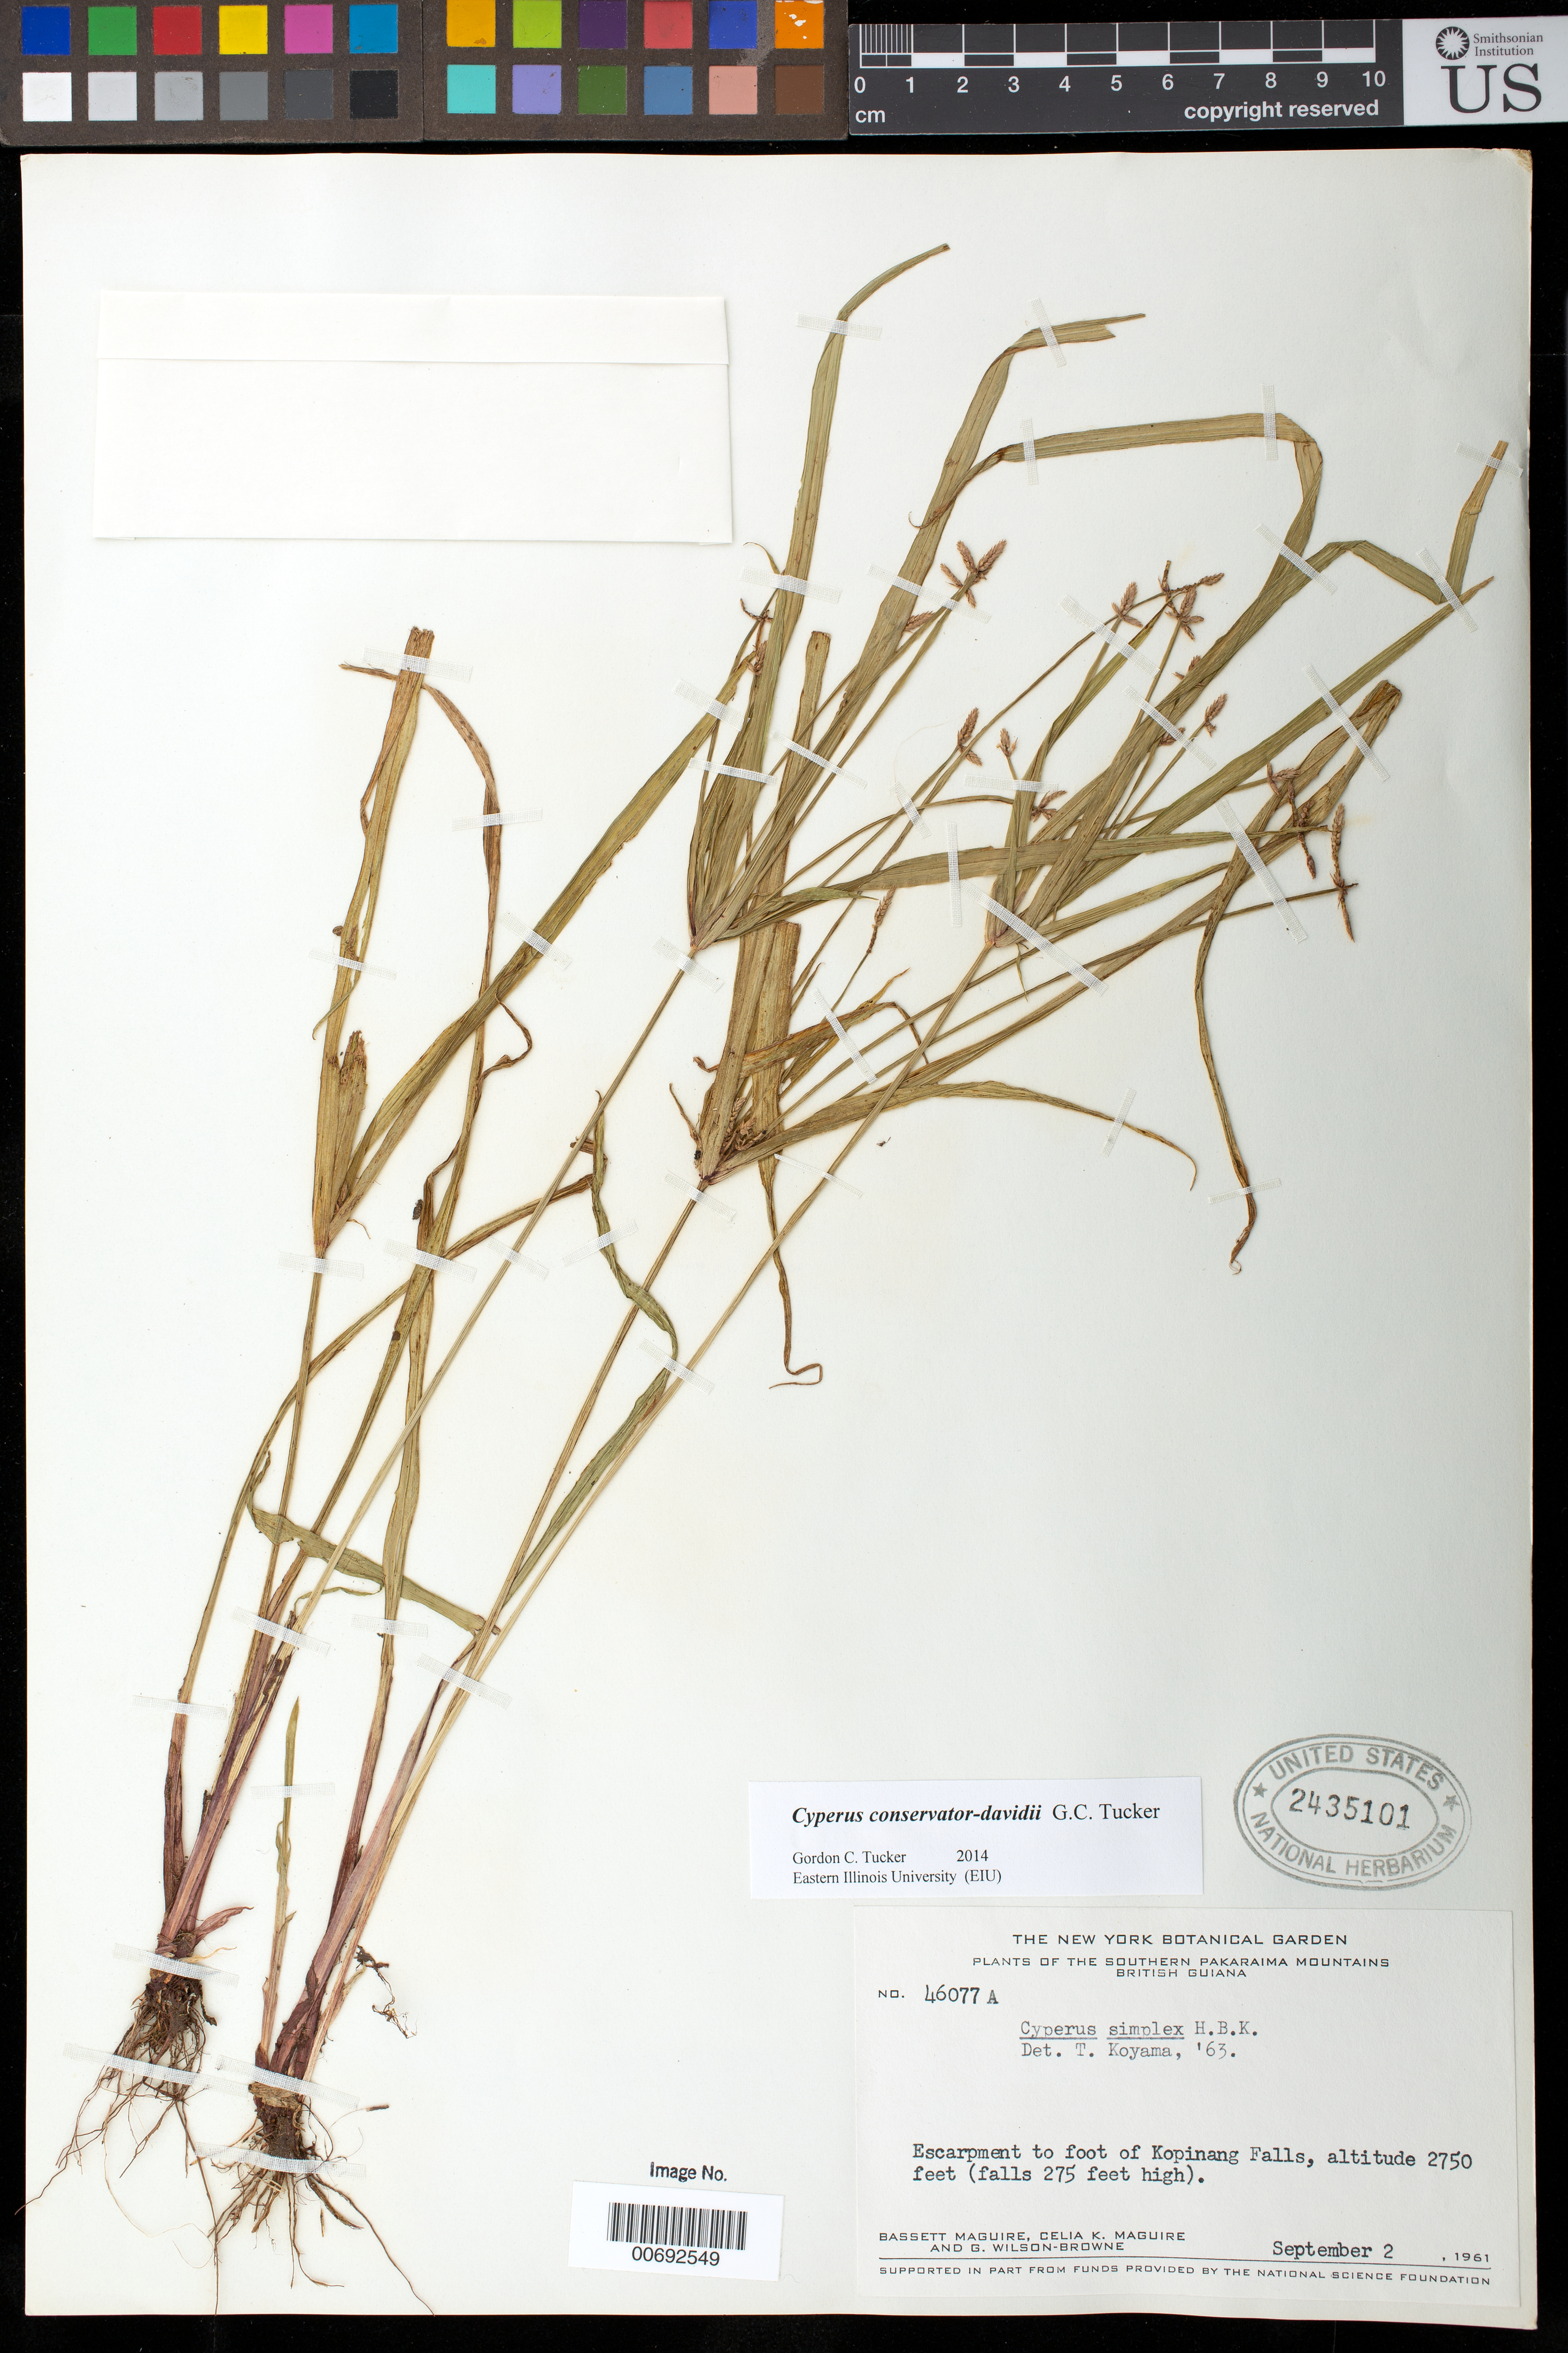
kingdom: Plantae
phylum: Tracheophyta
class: Liliopsida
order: Poales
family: Cyperaceae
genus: Cyperus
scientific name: Cyperus conservator-davidii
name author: G.C. Tucker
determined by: Tucker, G. C.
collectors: B. Maguire, C. K. Maguire & G. Wilson-Browne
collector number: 46077 A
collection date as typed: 2-Sep-61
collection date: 1961-09-02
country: Guyana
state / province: Potaro-Siparuni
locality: Kopinang Falls, S Pakaraima Mts.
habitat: Escarpment to foot of Kopinang Falls,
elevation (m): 838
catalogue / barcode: US 2435101